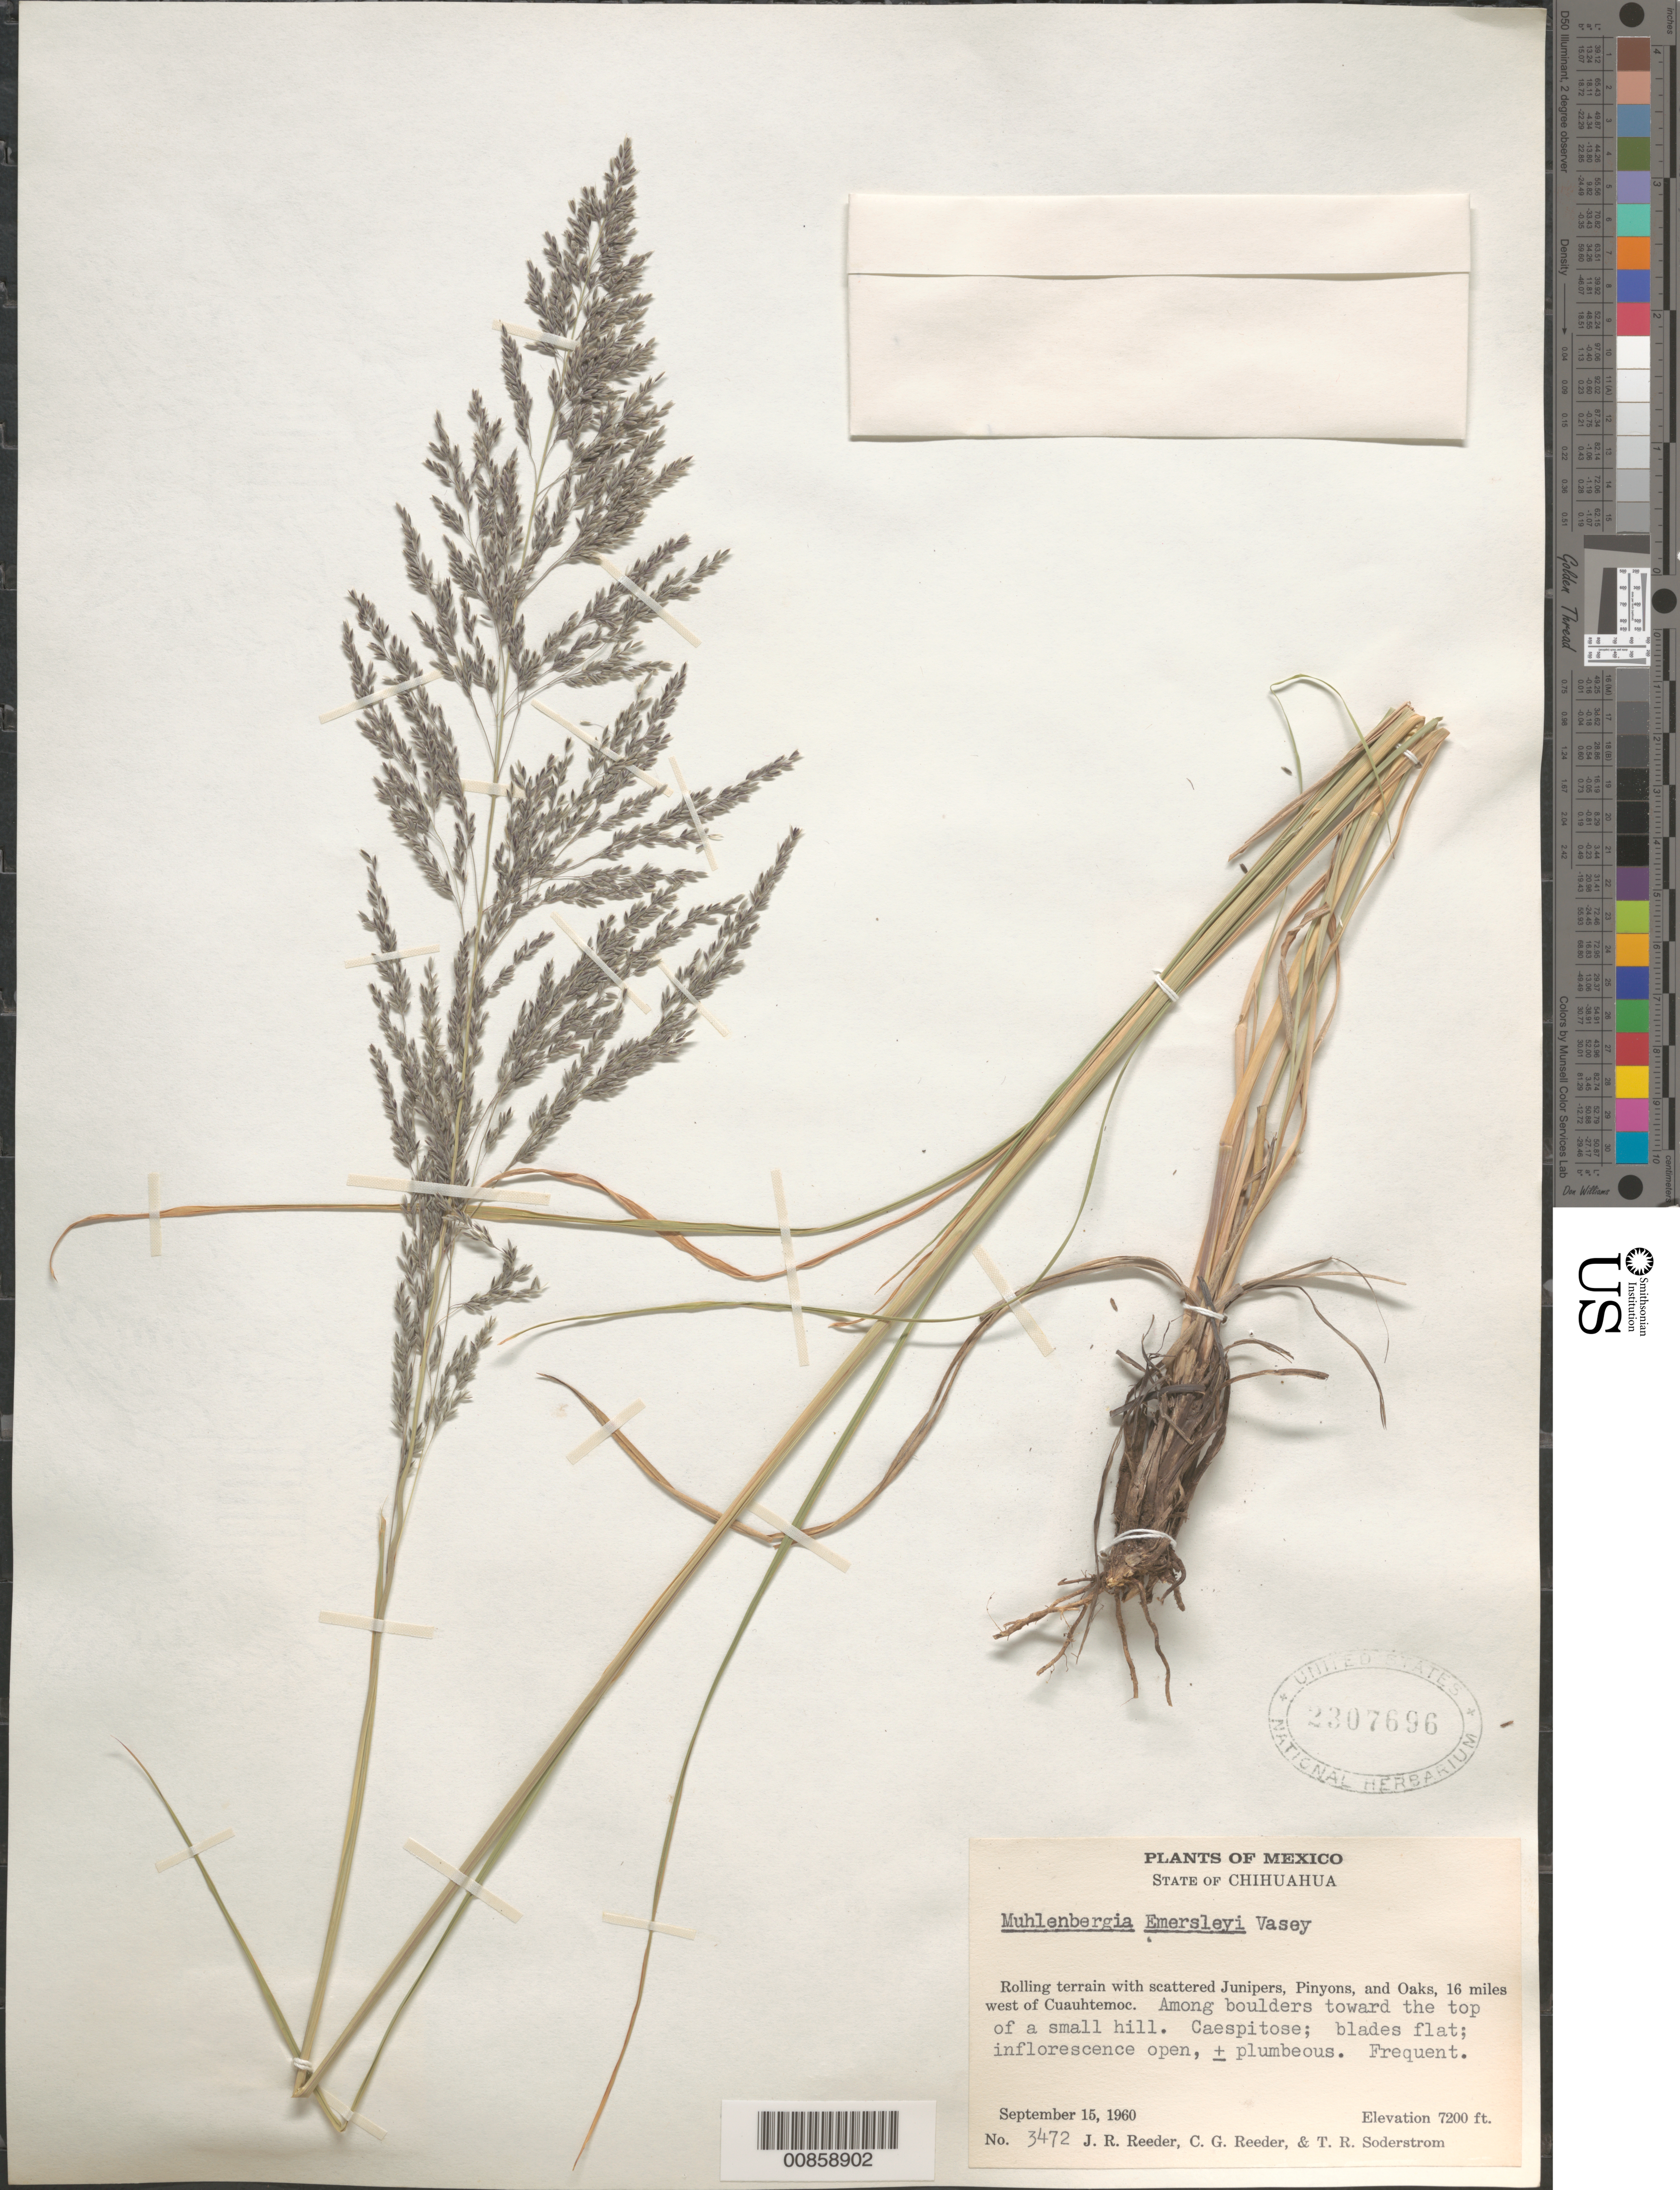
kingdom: Plantae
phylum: Tracheophyta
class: Liliopsida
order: Poales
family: Poaceae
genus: Muhlenbergia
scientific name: Muhlenbergia emersleyi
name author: Vasey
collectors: J. R. Reeder, C. G. Reeder & T. R. Soderstrom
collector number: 3472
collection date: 1960-09-15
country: Mexico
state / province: Chihuahua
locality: Rolling terrain with scattered Junipers, Pinyons, and Oaks, 16 miles west of Cuauhtemoc. Among boulders toward the top of a small hill.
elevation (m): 2195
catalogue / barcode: US 2307696